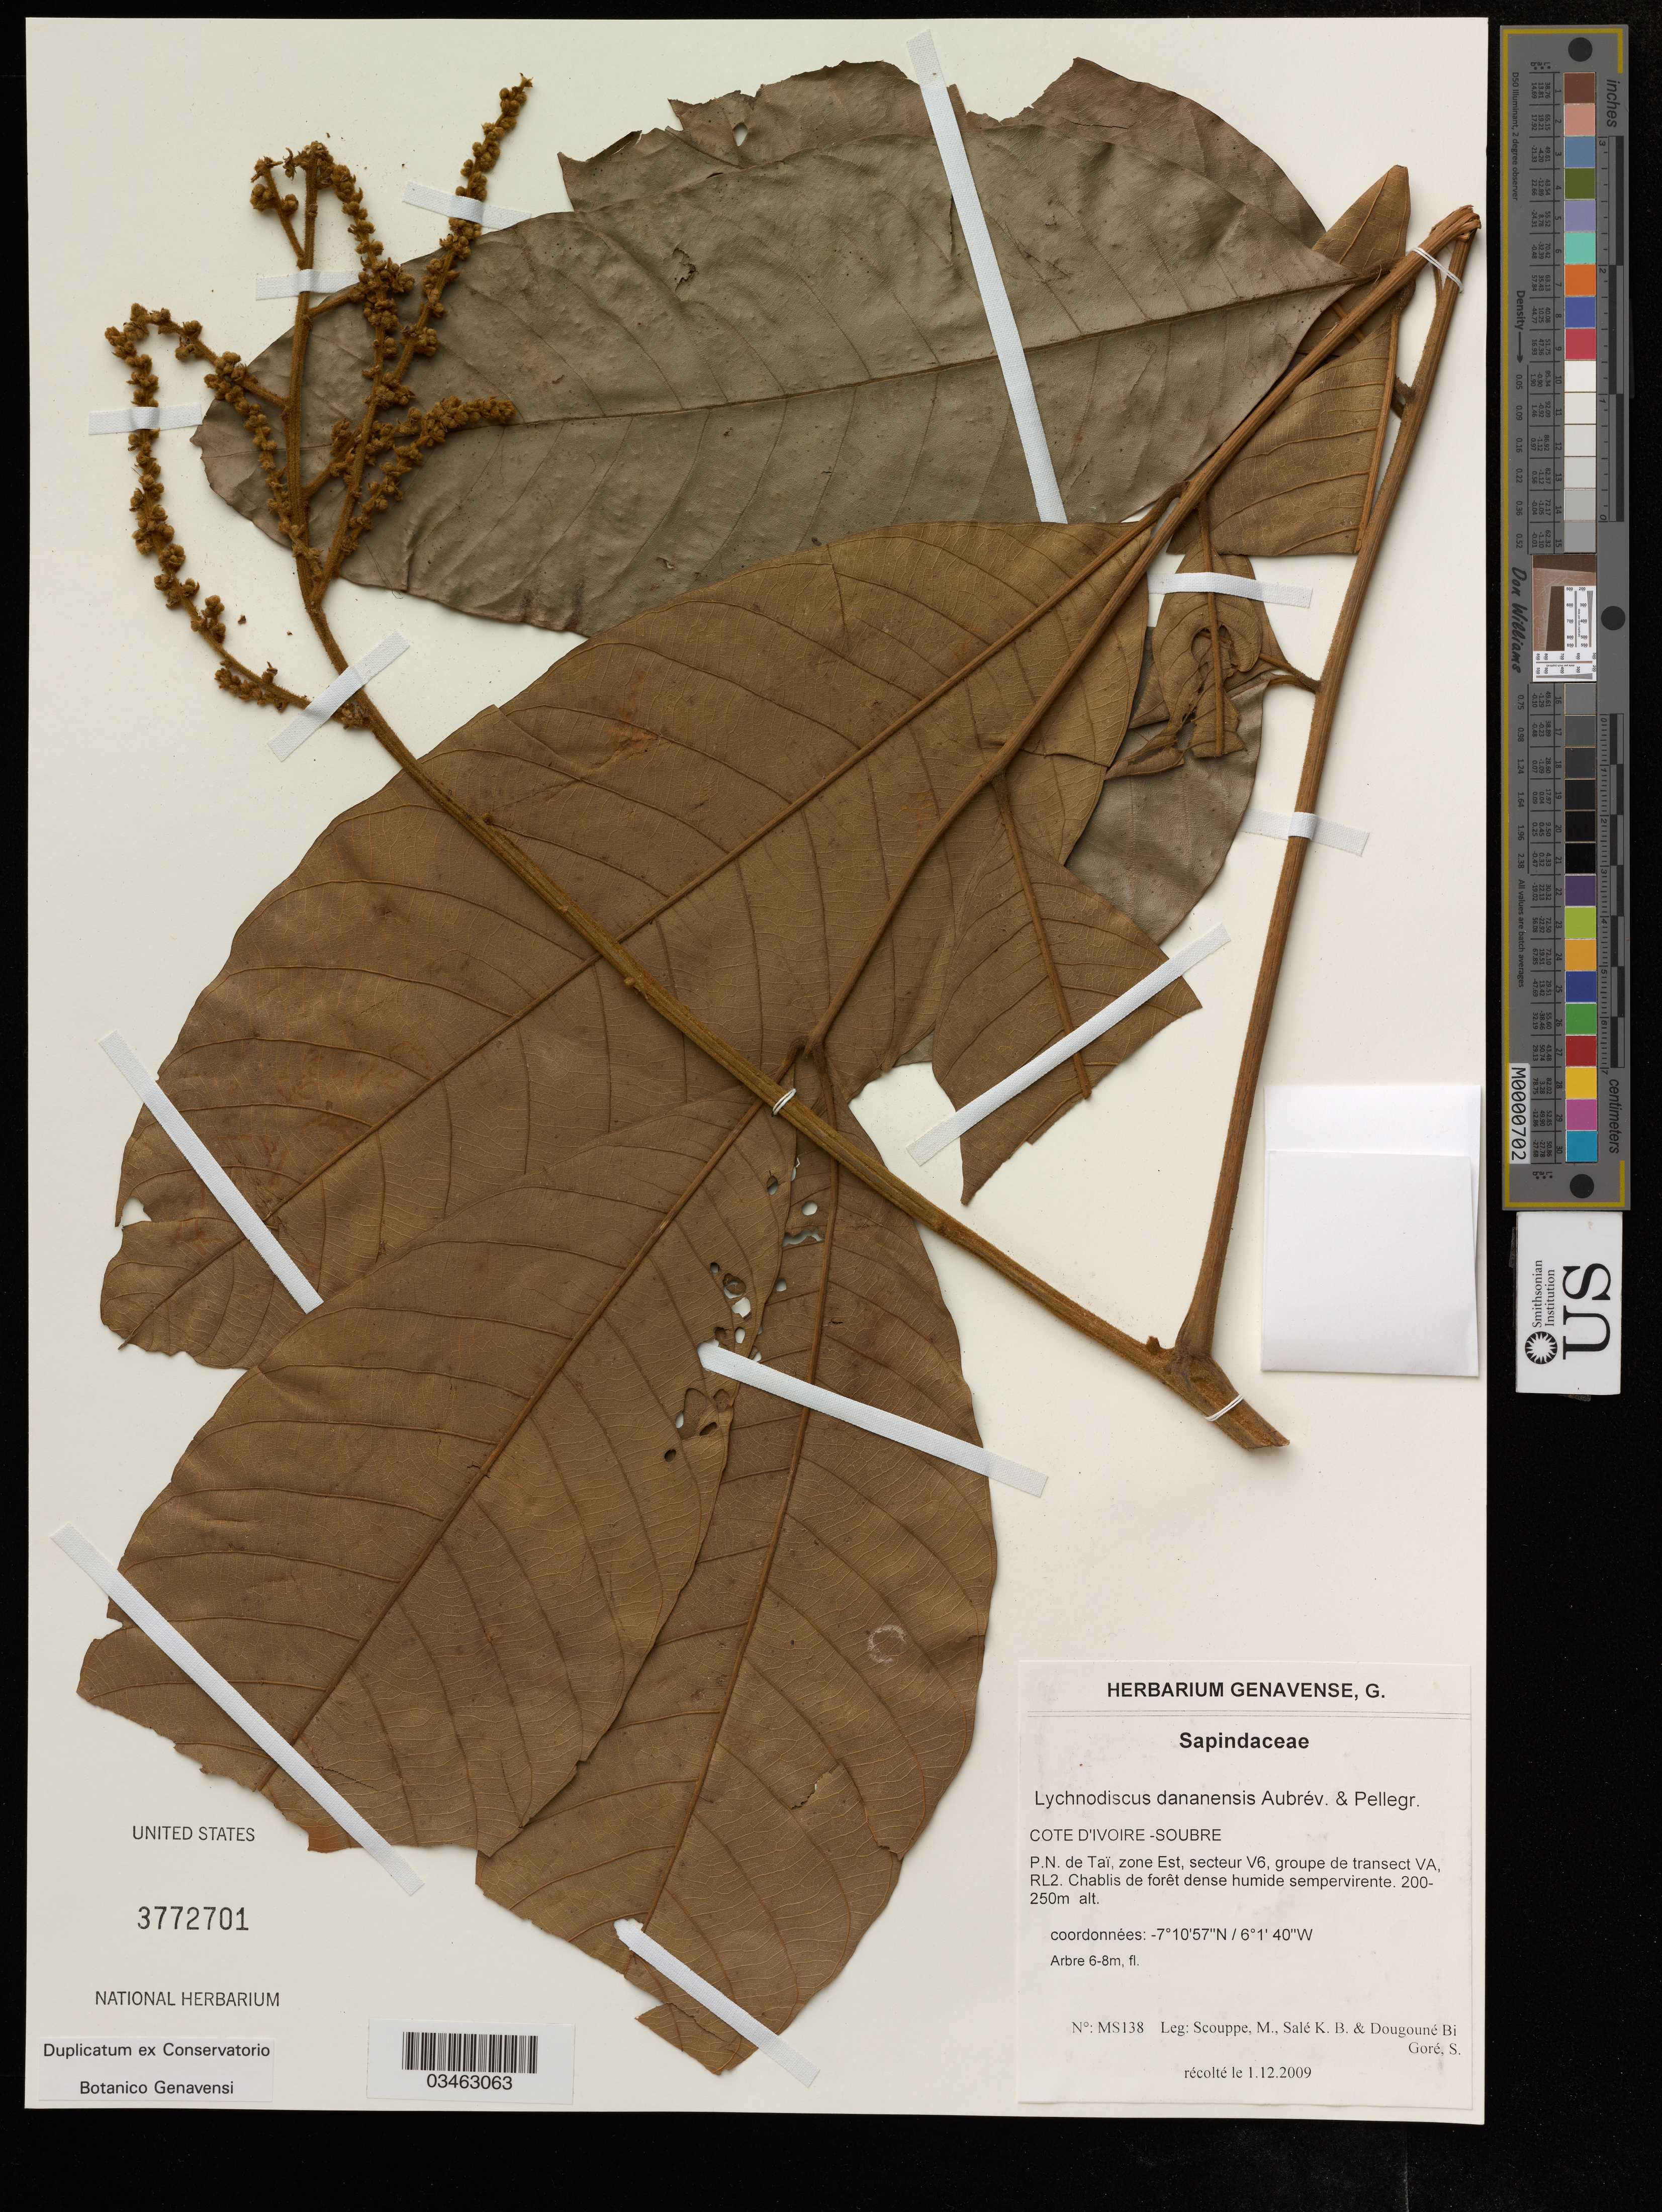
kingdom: Plantae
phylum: Tracheophyta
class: Magnoliopsida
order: Sapindales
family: Sapindaceae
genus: Lychnodiscus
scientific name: Lychnodiscus dananensis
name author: Aubrév. & Pellegr.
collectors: M. Scouppe, K. Sale & S. Dougoné Bi Gore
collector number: MS138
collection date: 2009-12-01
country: Ivory Coast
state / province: Bas-Sassandra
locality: Soubre. P.N. de Taï, zone Est, secteur V6, groupe de transect VA, RL2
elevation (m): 200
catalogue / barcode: US 3772701